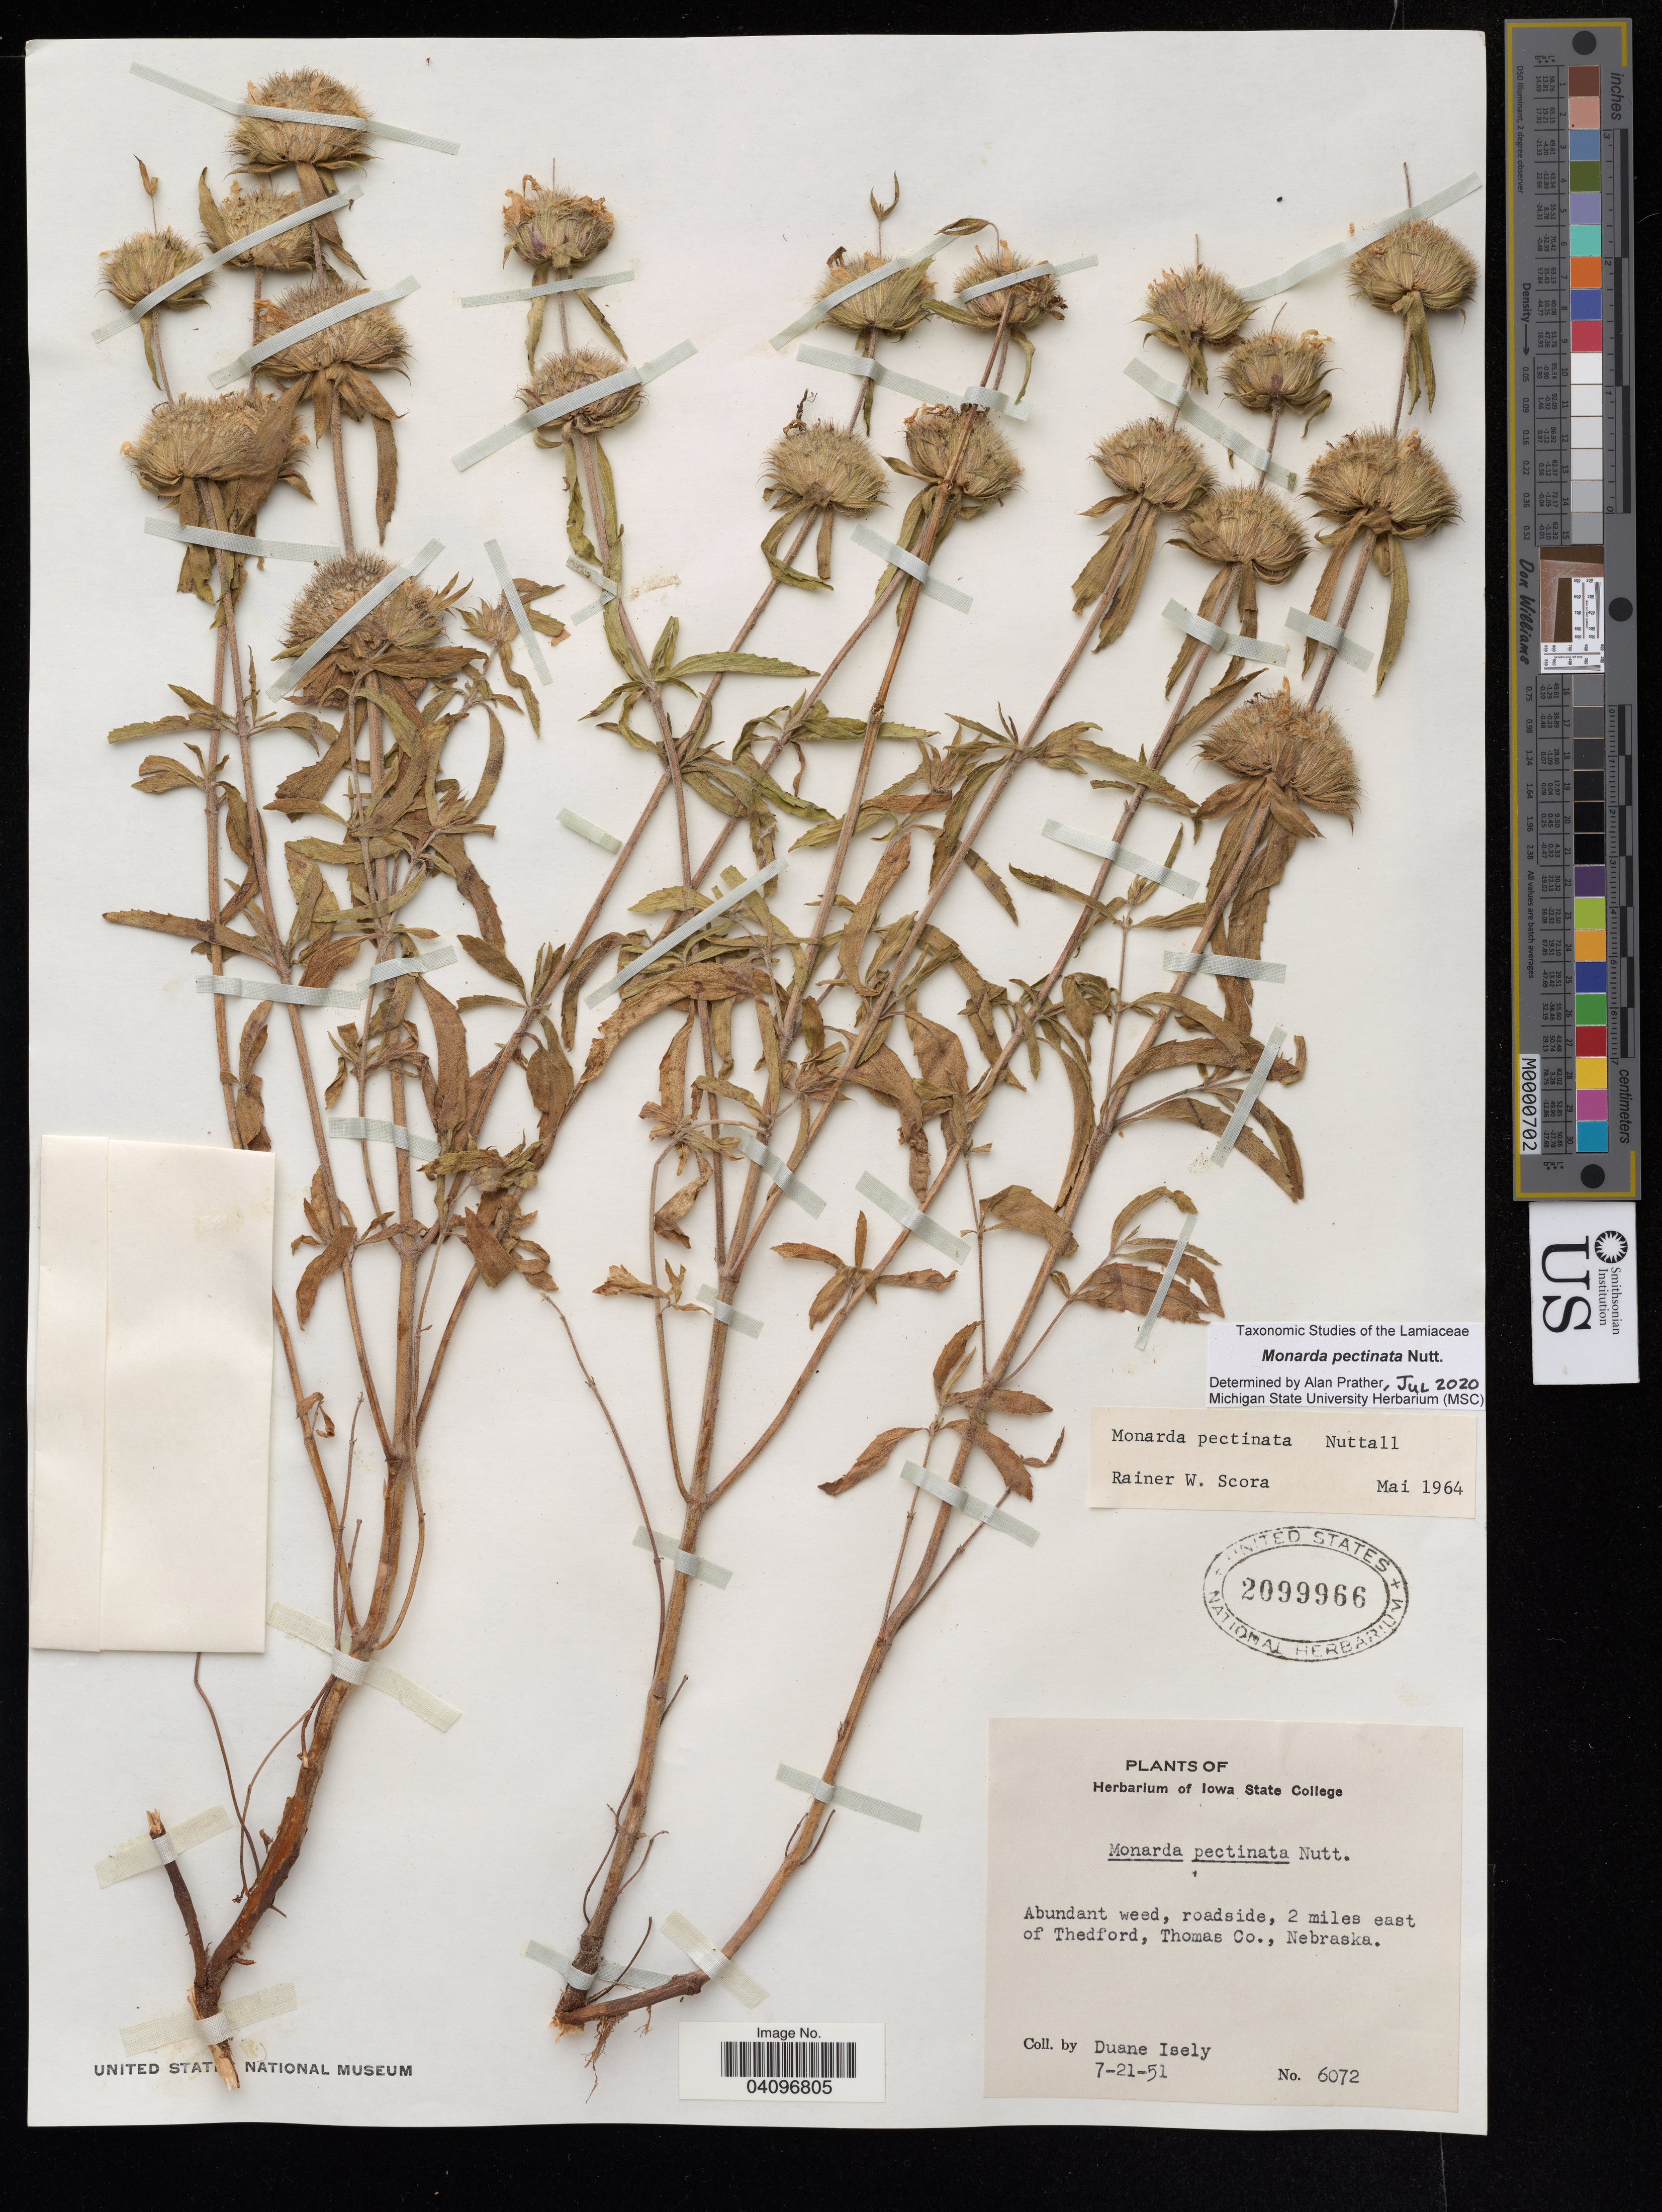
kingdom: Plantae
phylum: Tracheophyta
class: Magnoliopsida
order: Lamiales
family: Lamiaceae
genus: Monarda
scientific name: Monarda pectinata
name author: Nutt.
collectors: D. Isely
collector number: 6072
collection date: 1951-07-21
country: United States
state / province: Nebraska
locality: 2 miles east of Thedford, Thomas Co.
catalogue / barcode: US 2099966